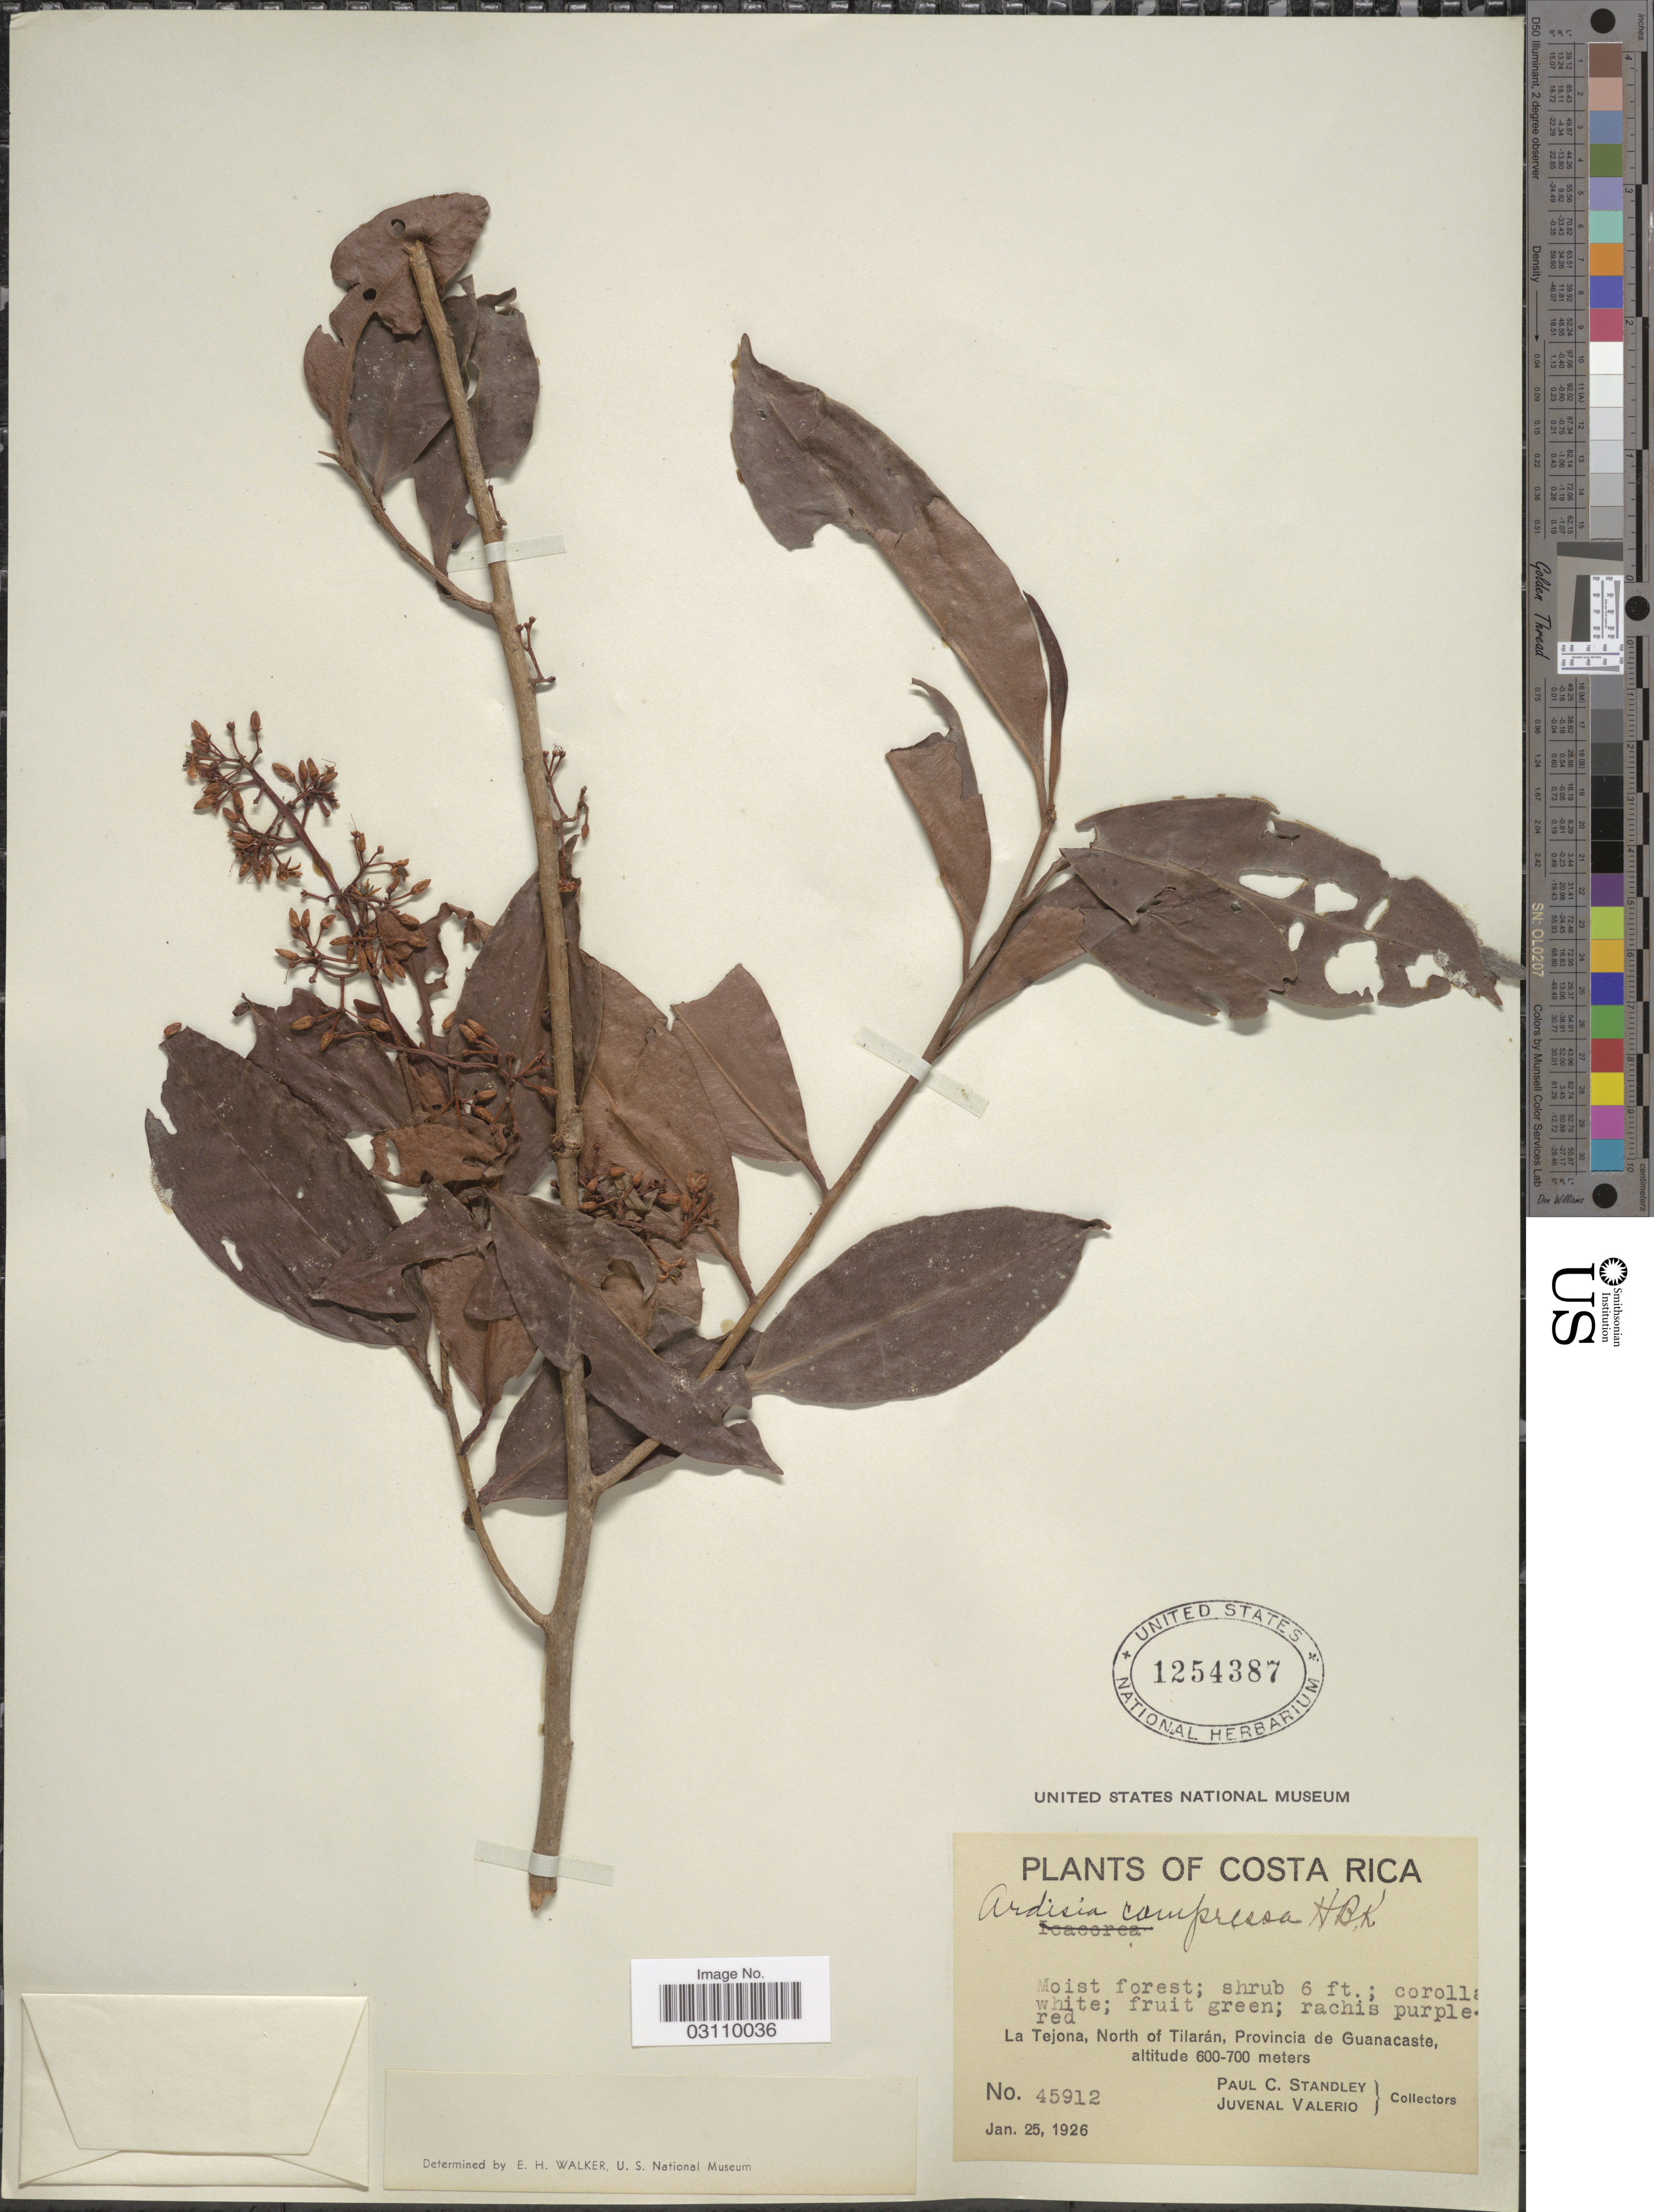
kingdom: Plantae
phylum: Tracheophyta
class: Magnoliopsida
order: Ericales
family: Primulaceae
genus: Ardisia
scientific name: Ardisia compressa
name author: Kunth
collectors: P. C. Standley & J. Valerio R.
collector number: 45912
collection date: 1926-01-25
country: Costa Rica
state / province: Guanacaste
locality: La Tejona, North of Tilarán.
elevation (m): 600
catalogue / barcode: US 1254387